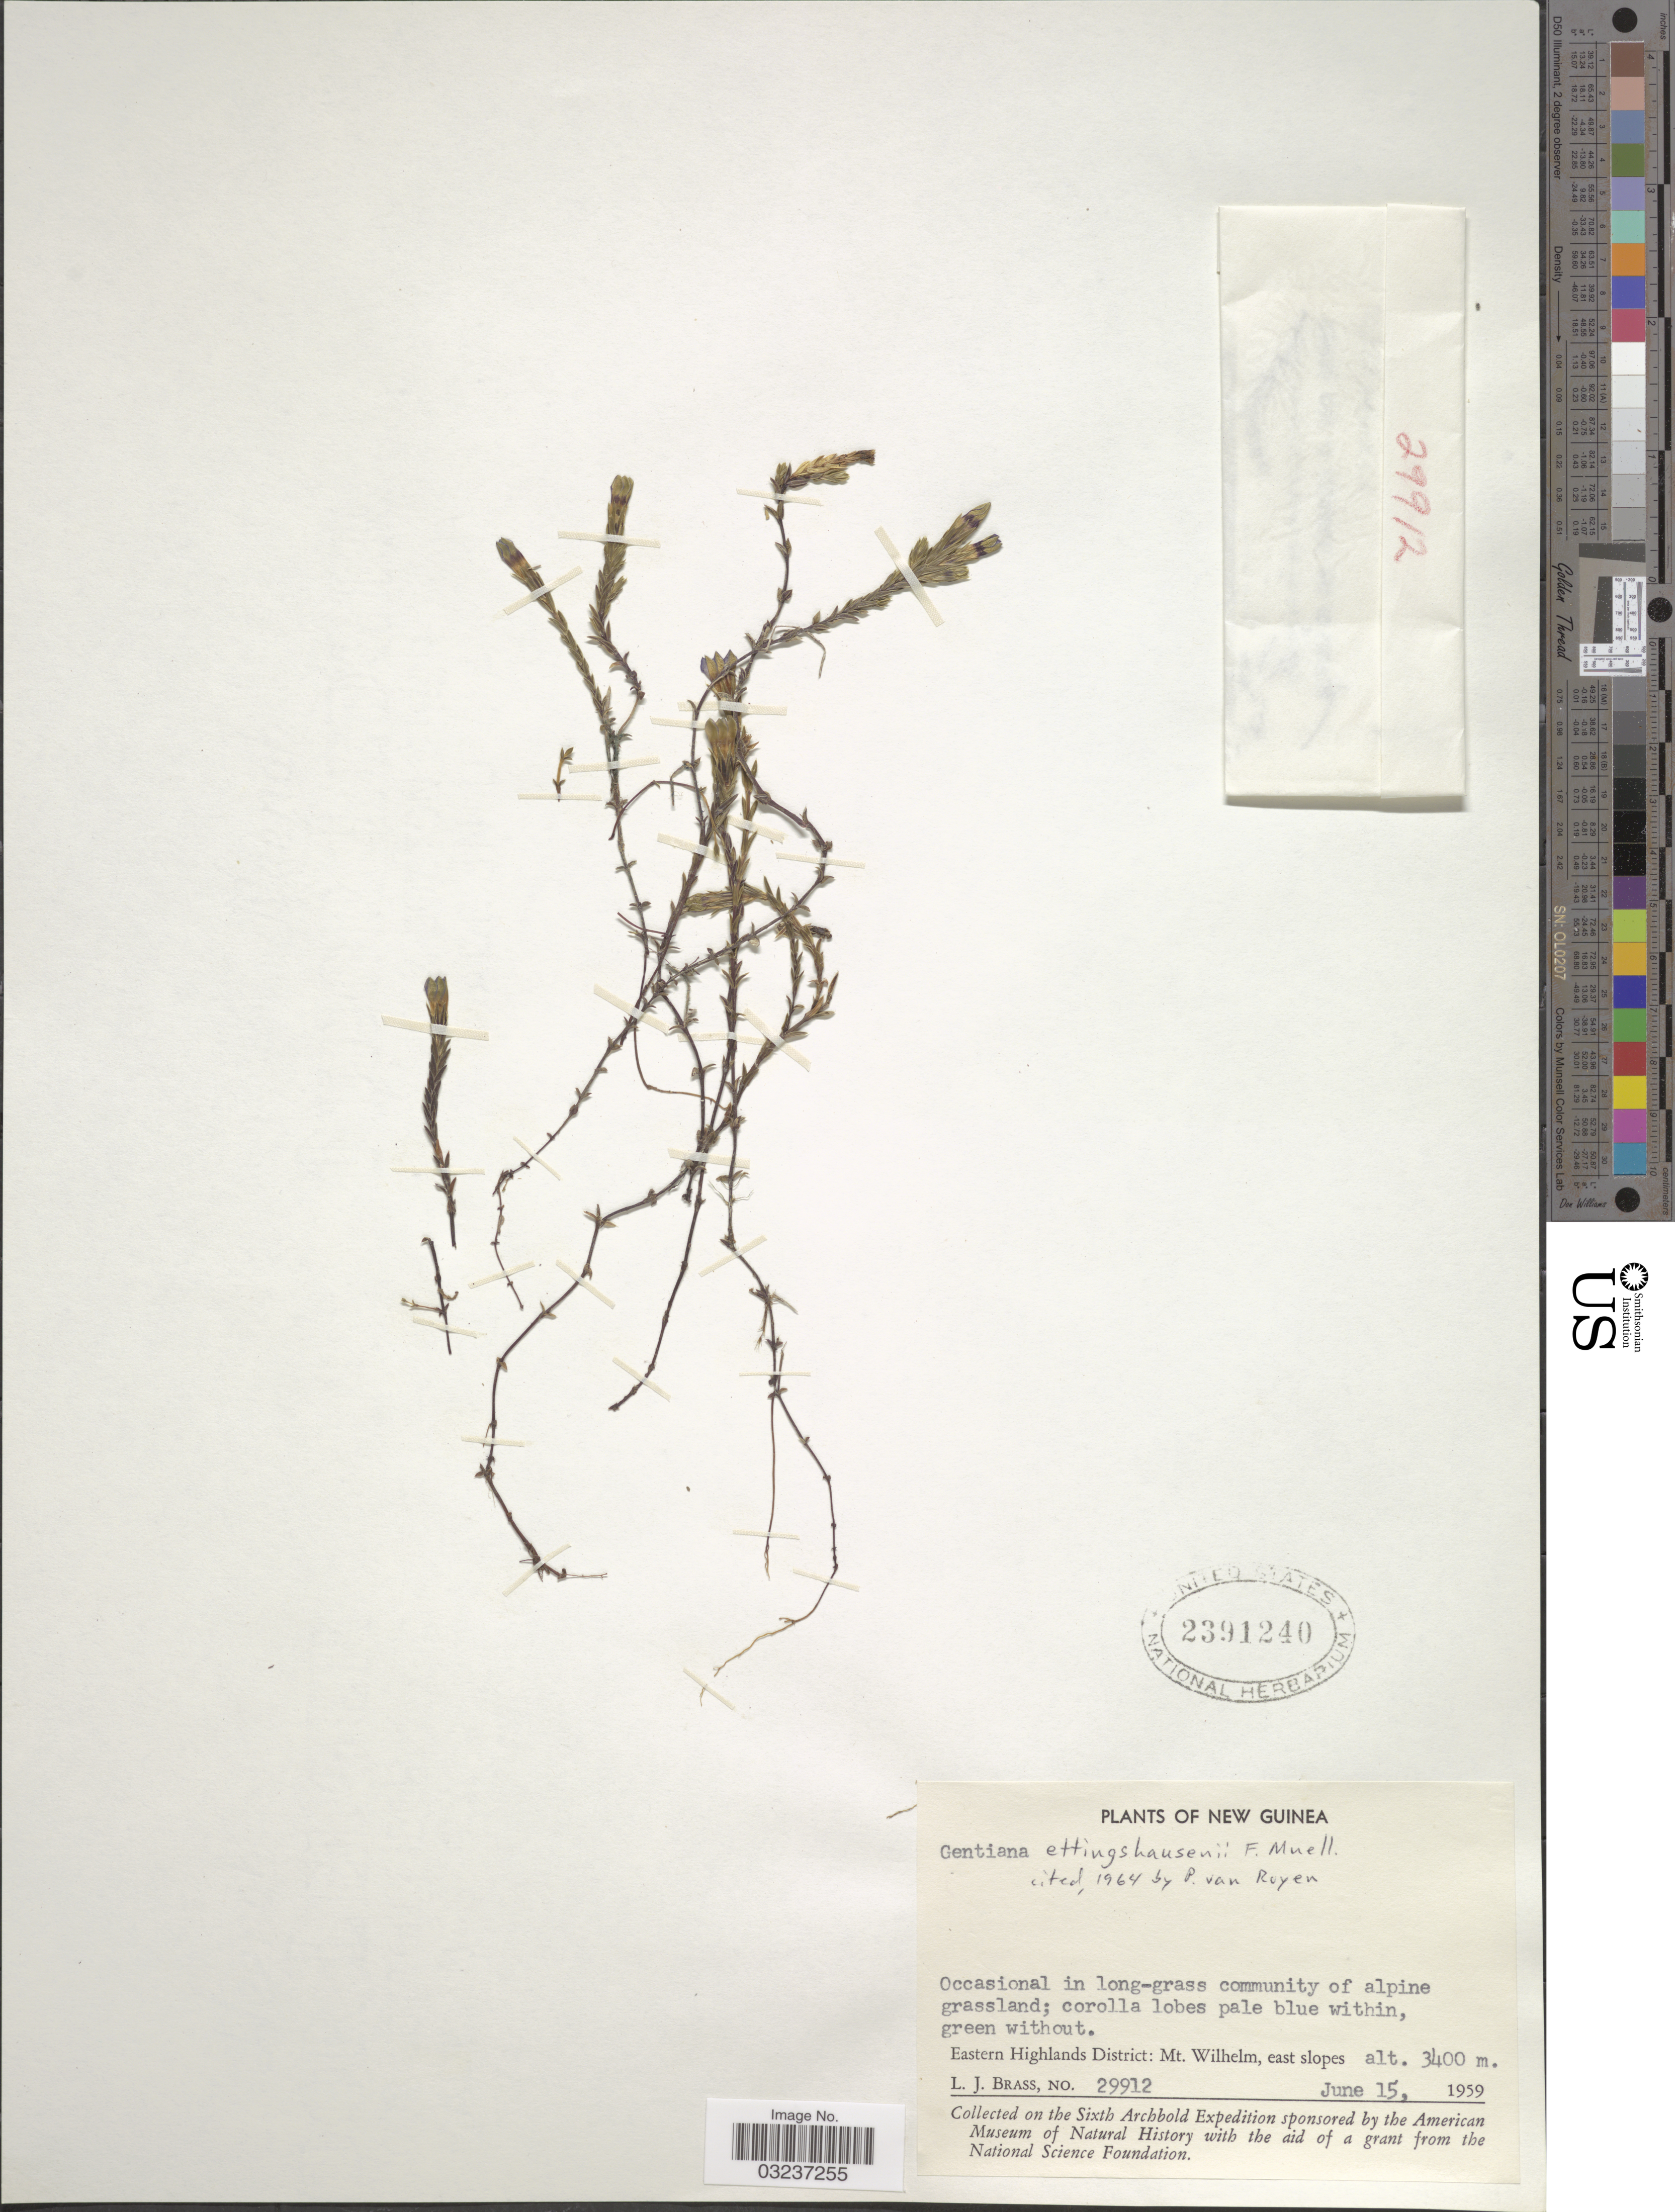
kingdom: Plantae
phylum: Tracheophyta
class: Magnoliopsida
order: Gentianales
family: Gentianaceae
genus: Gentiana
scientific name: Gentiana ettingshausenii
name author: F. Muell.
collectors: L. J. Brass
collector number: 29912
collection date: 1959-06-15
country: Papua New Guinea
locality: New Guinea. Eastern Highlands District: Mt. Wilhelm, east slopes.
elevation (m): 3400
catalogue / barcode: US 2391240